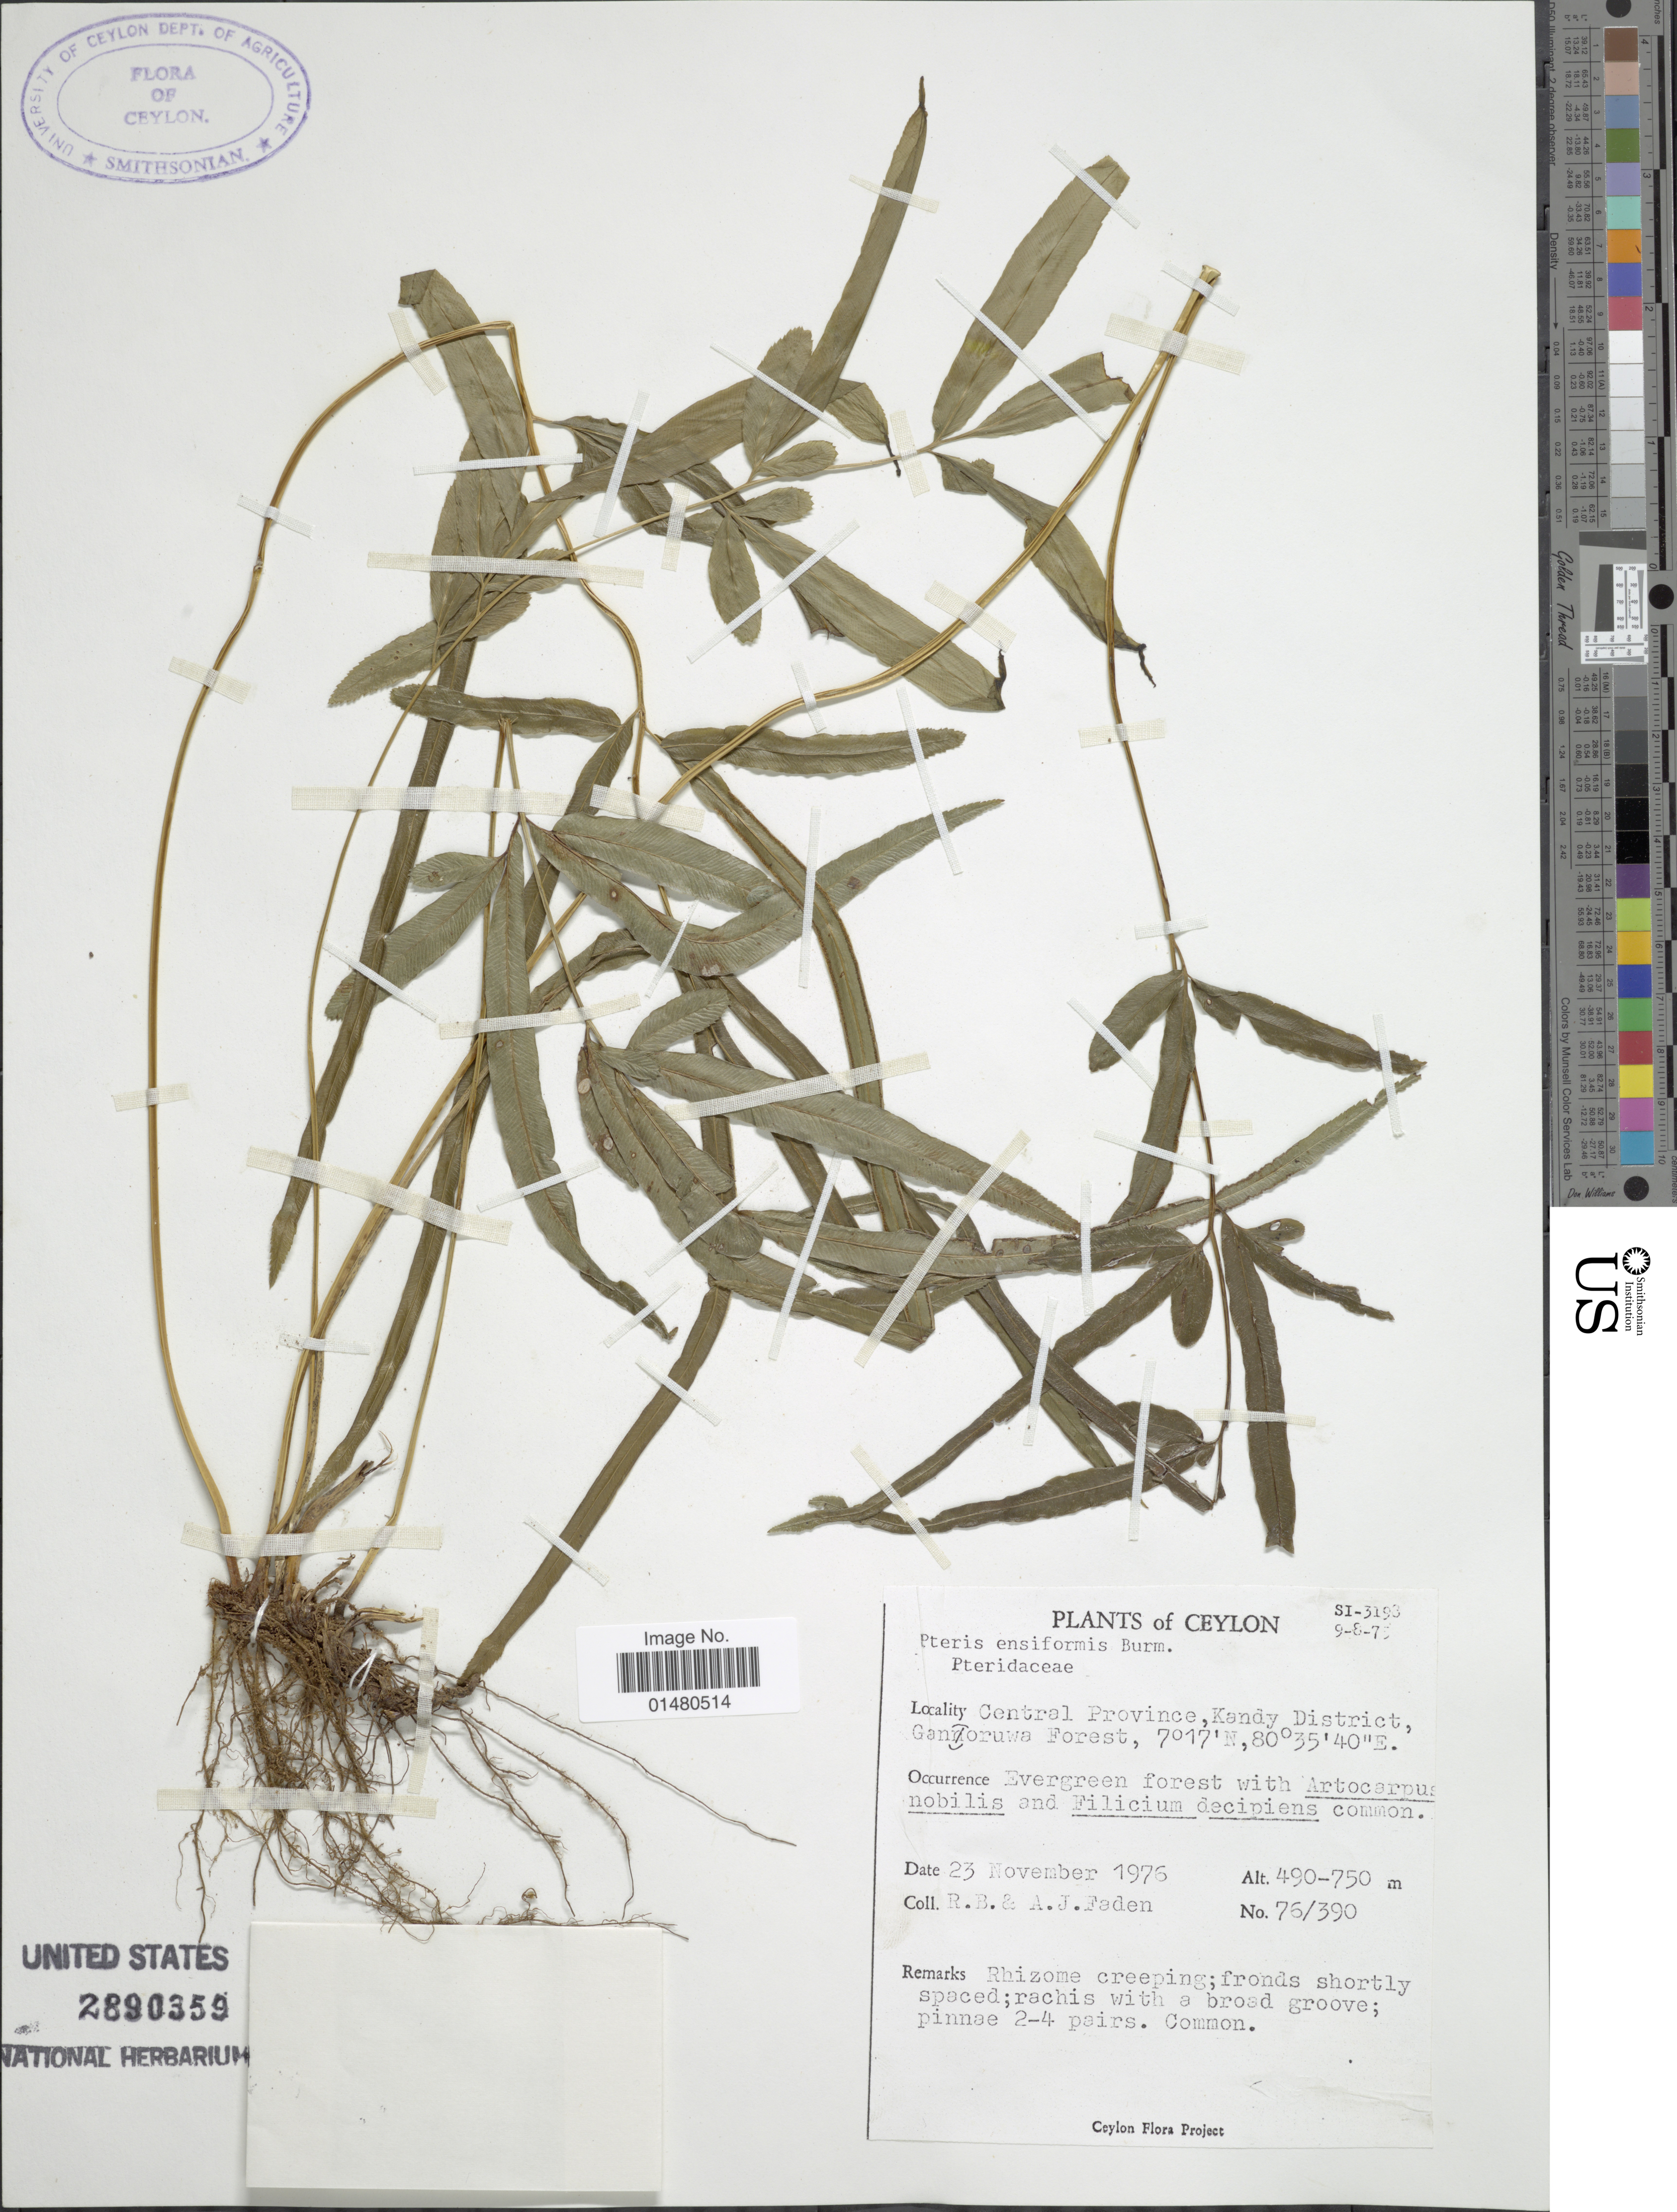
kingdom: Plantae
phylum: Tracheophyta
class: Polypodiopsida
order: Polypodiales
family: Pteridaceae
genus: Pteris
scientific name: Pteris ensiformis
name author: Burm. f.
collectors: R. B. Faden & A. J. Faden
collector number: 76/390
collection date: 1976-11-23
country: Sri Lanka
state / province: Central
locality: Ceylon, Kandy District, Ganioruwa Forest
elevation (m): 490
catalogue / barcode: US 2890359